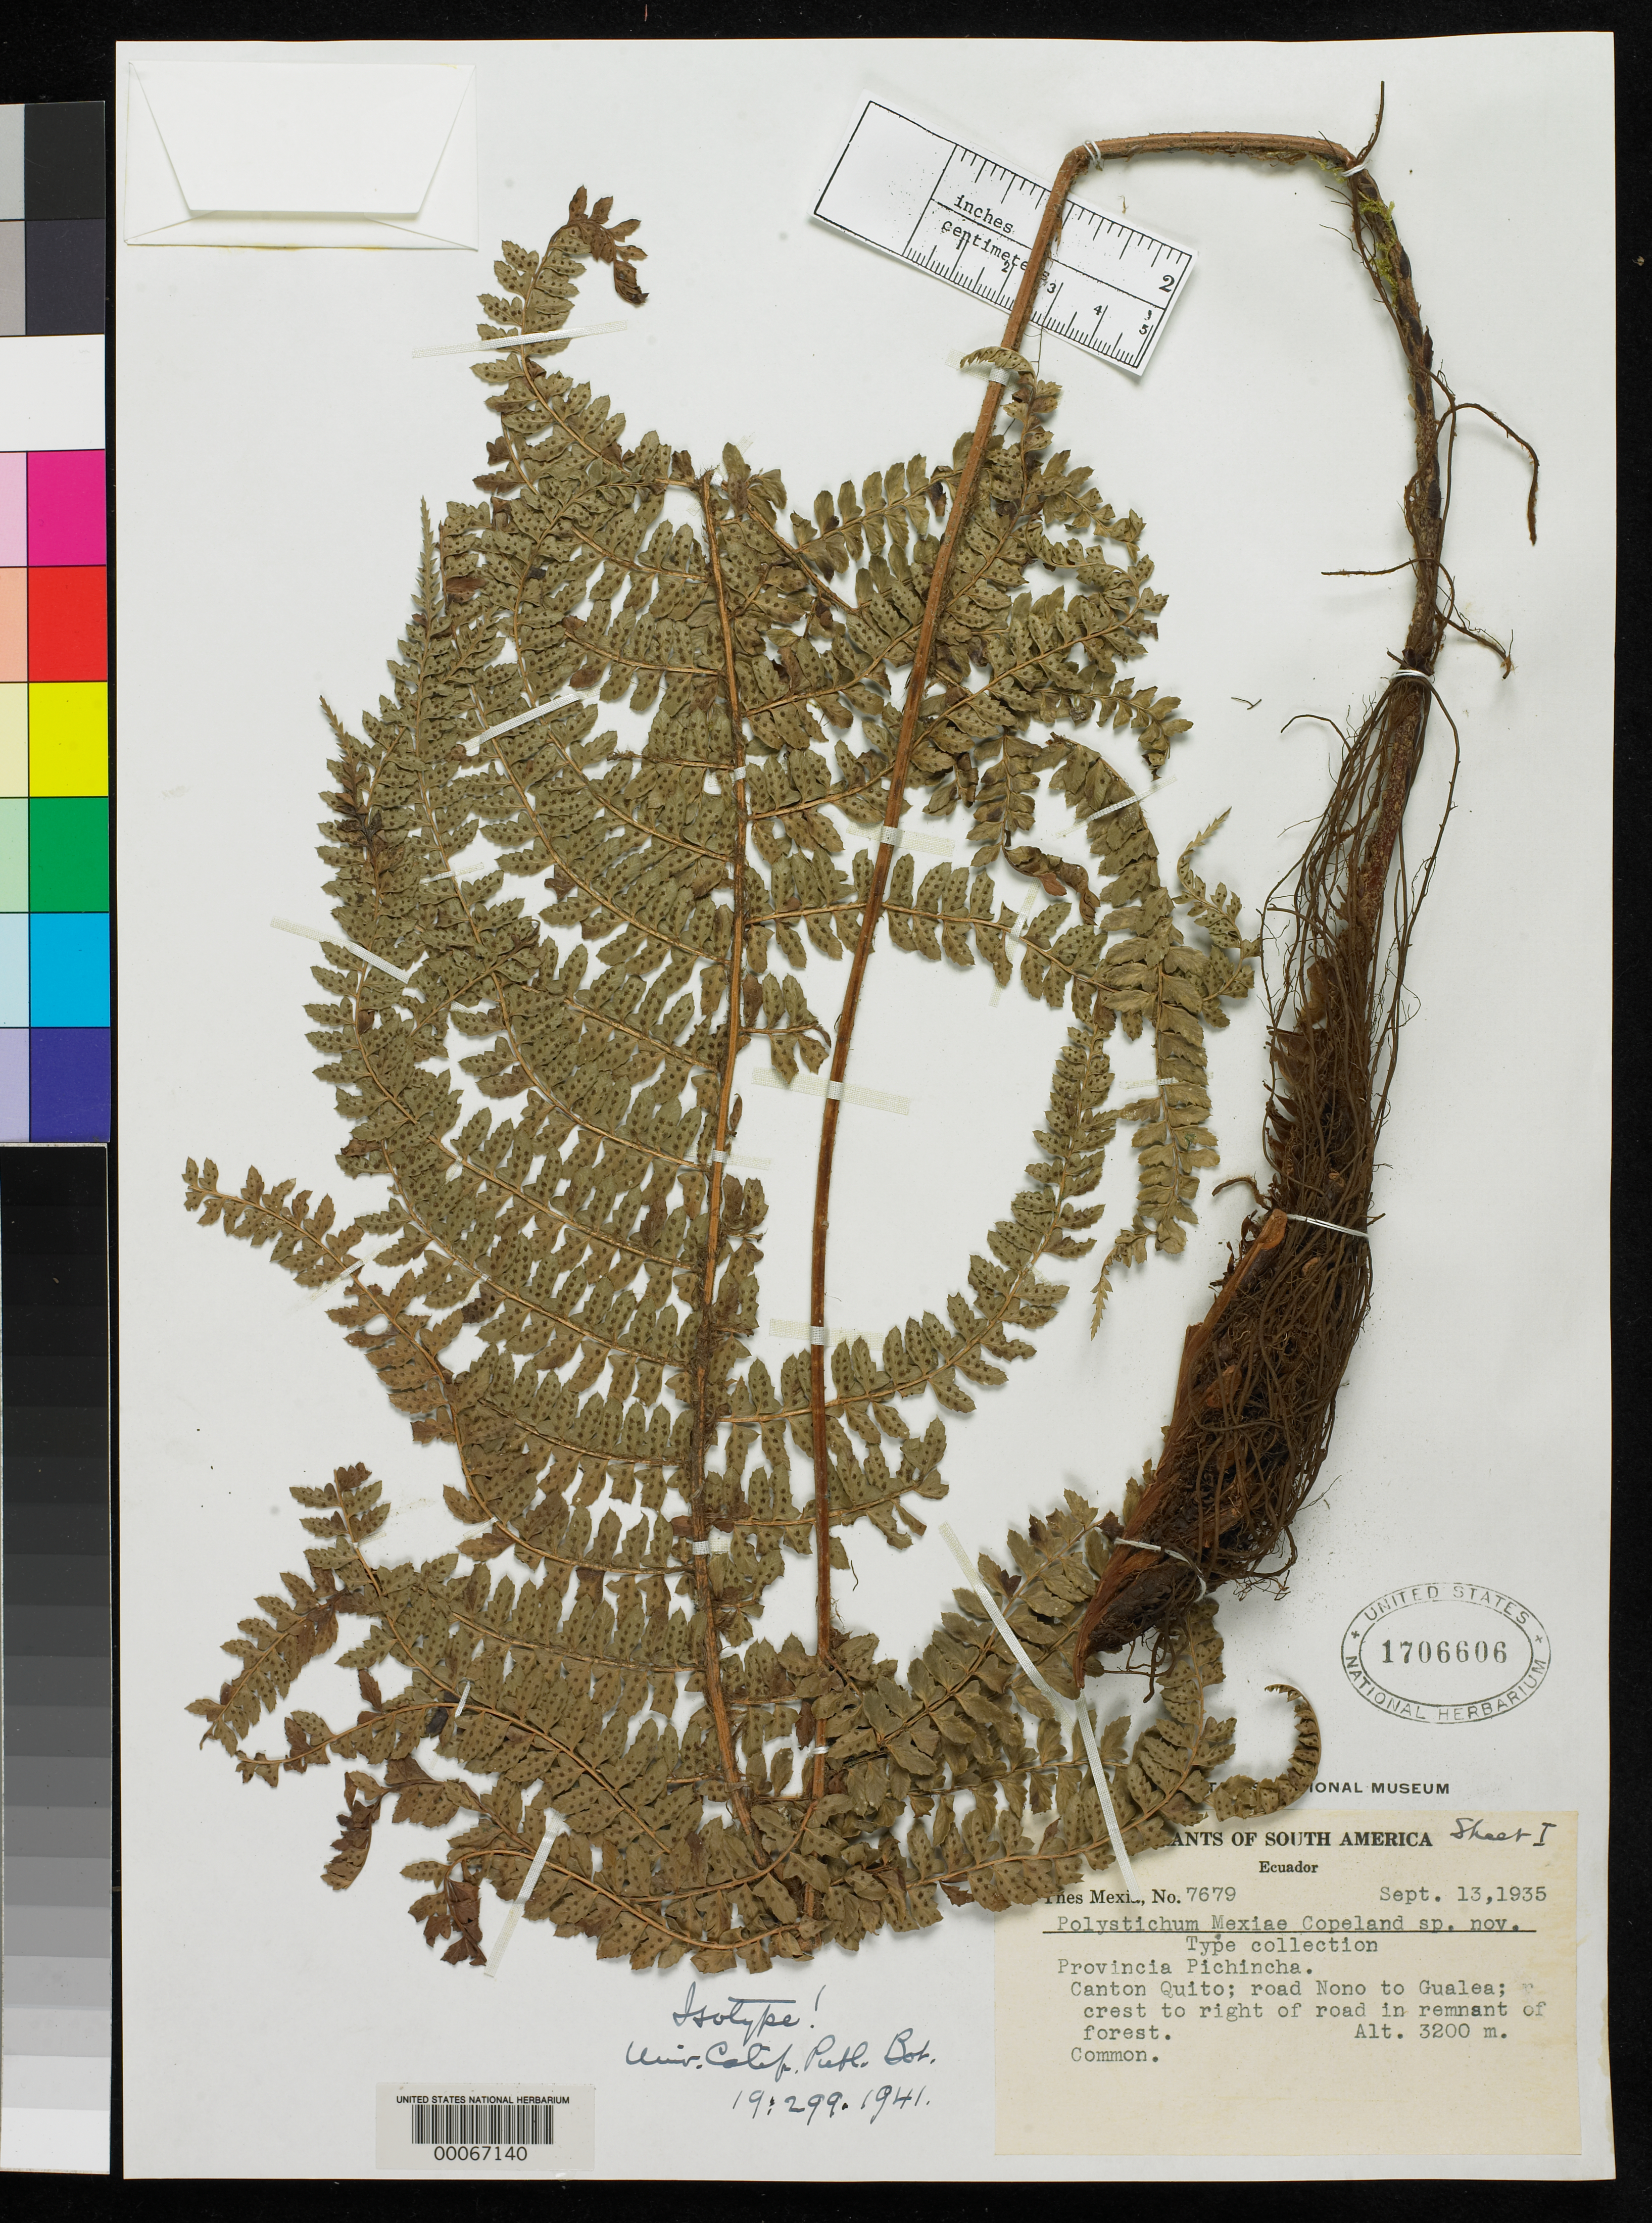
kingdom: Plantae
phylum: Tracheophyta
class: Polypodiopsida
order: Polypodiales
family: Dryopteridaceae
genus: Polystichum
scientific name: Polystichum mexiae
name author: Copel.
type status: Isotype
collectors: Y. Mexia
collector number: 7679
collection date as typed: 13 Sep 1935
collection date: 1935-09-13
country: Ecuador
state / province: Pichincha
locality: Canton Quito, road Nono to Gualea, crest to right of road.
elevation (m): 3200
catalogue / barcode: US 1706606